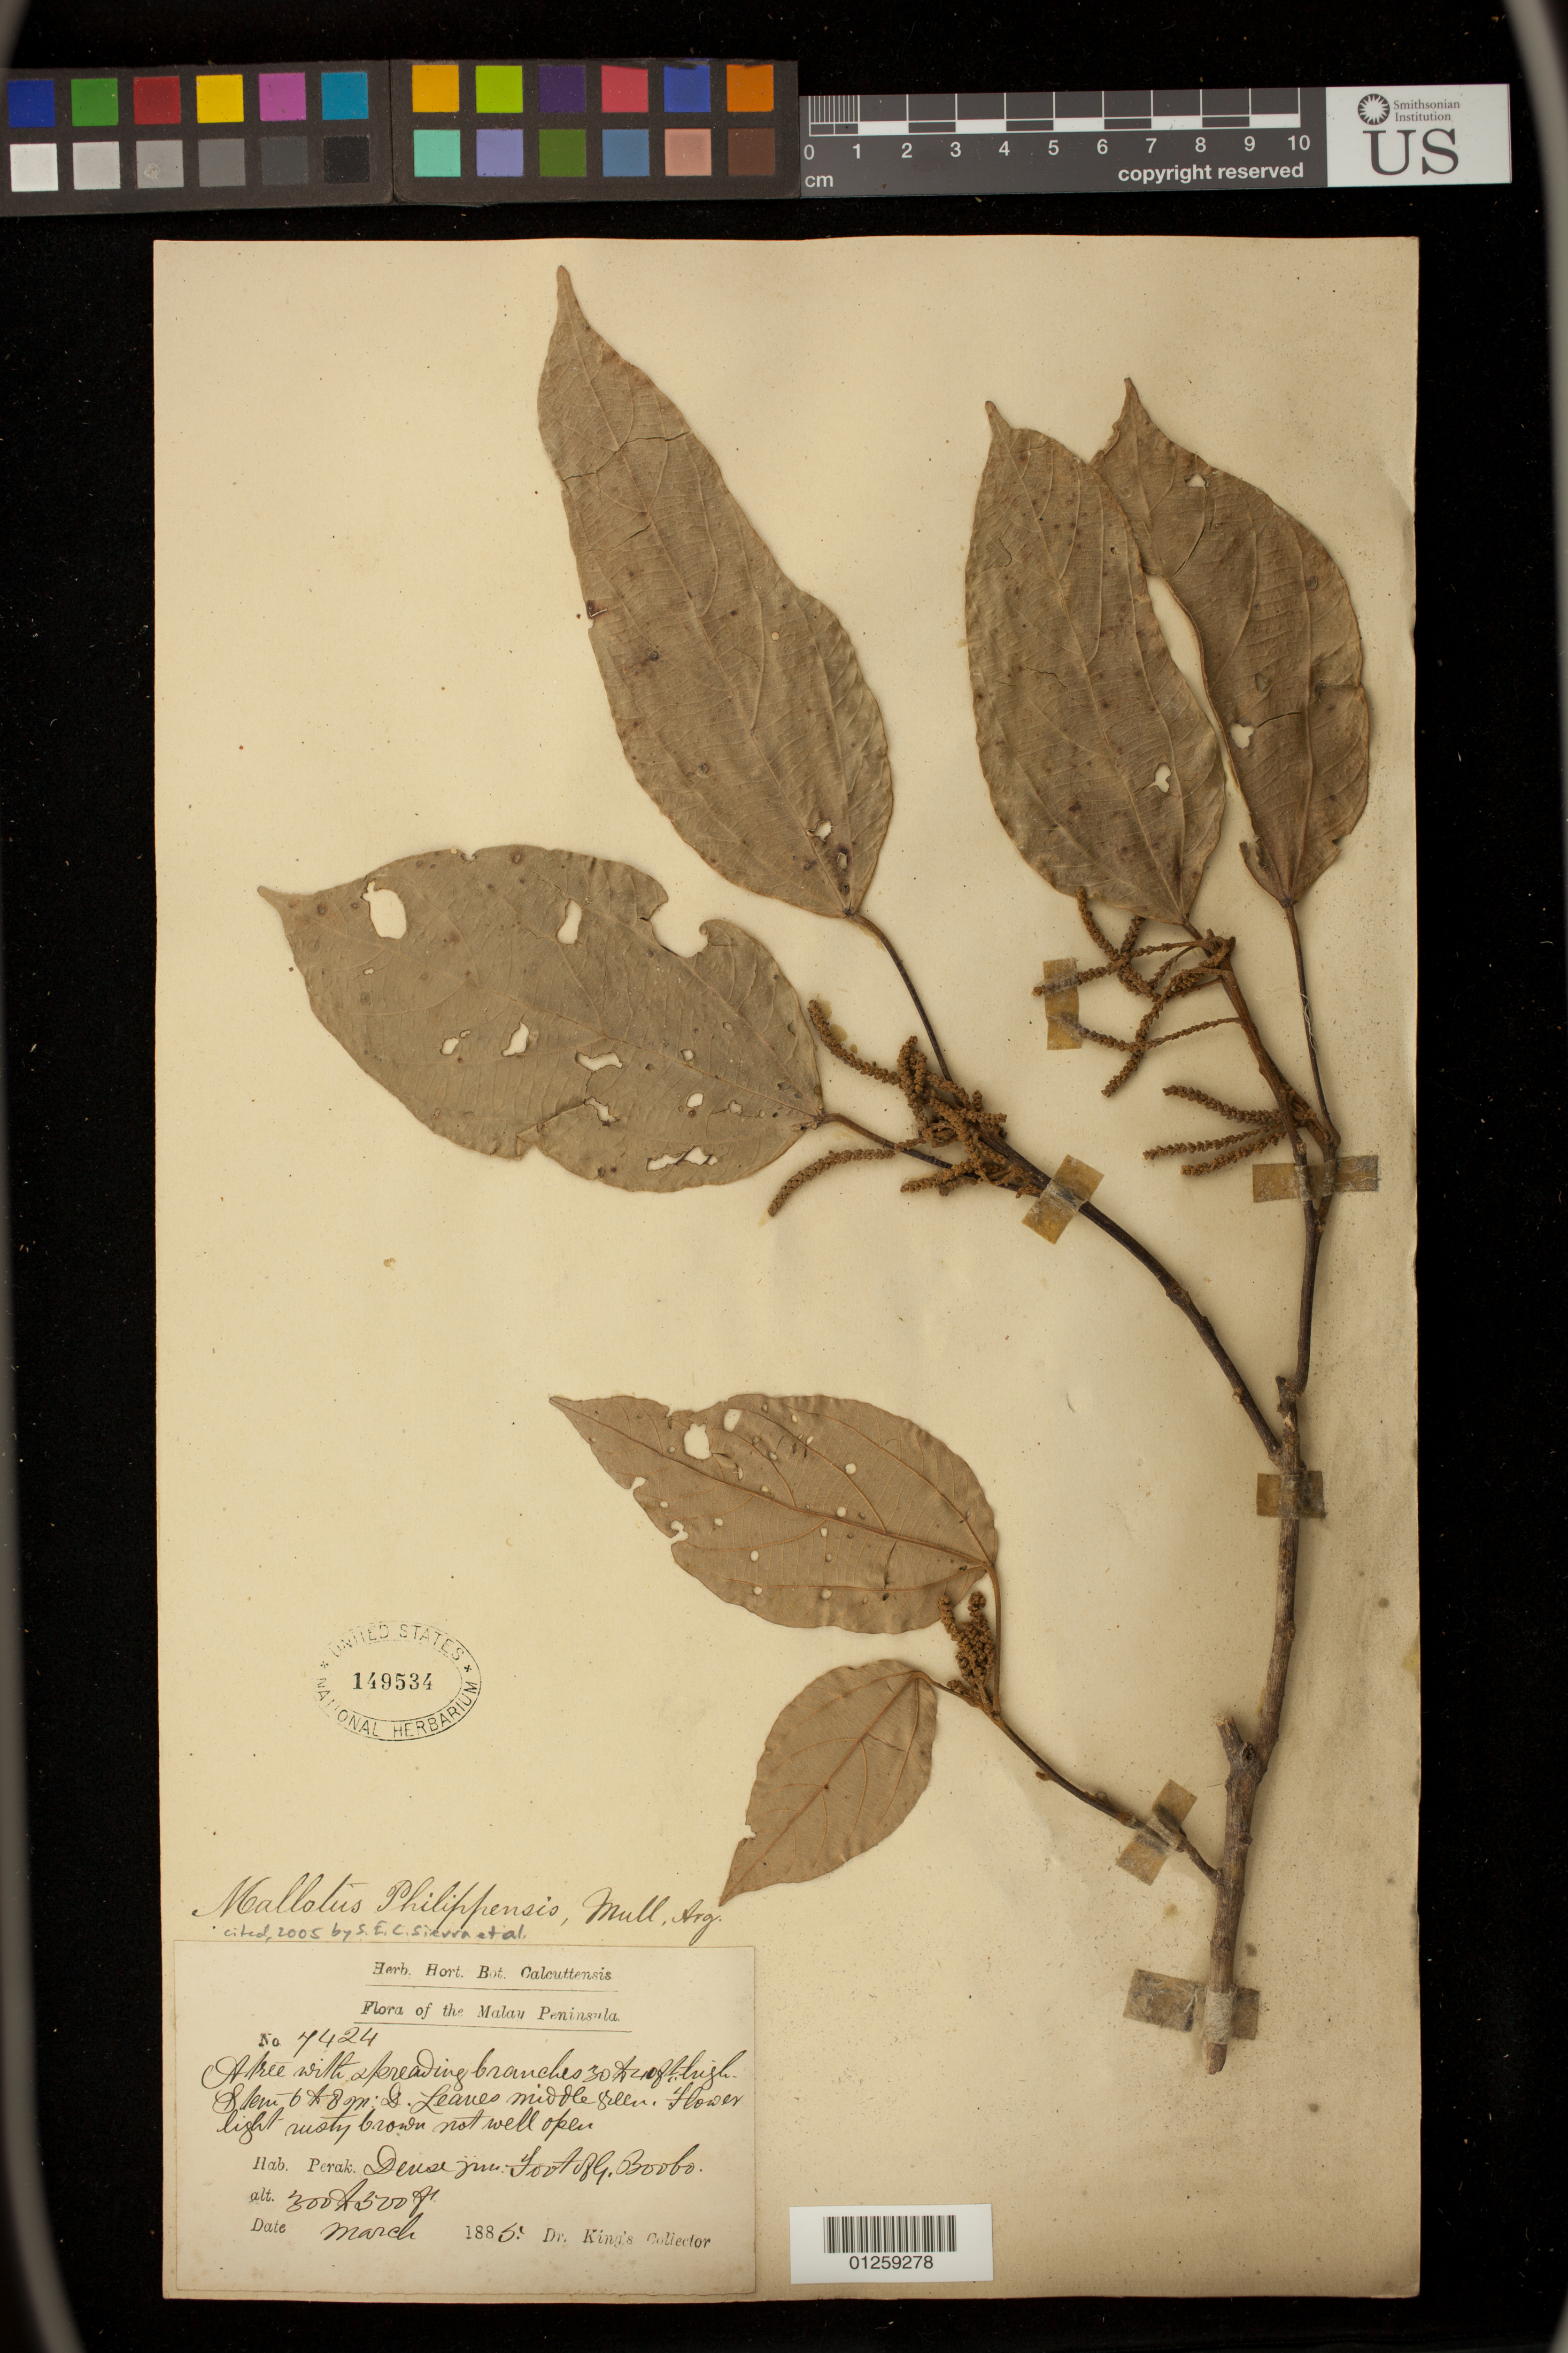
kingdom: Plantae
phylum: Tracheophyta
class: Magnoliopsida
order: Malpighiales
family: Euphorbiaceae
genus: Mallotus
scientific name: Mallotus philippensis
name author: (Lam.) Müll. Arg.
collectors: Dr. King's collector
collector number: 7424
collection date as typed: Mar 1885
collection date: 1885-03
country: Malaysia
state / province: Perak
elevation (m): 914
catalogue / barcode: US 149534